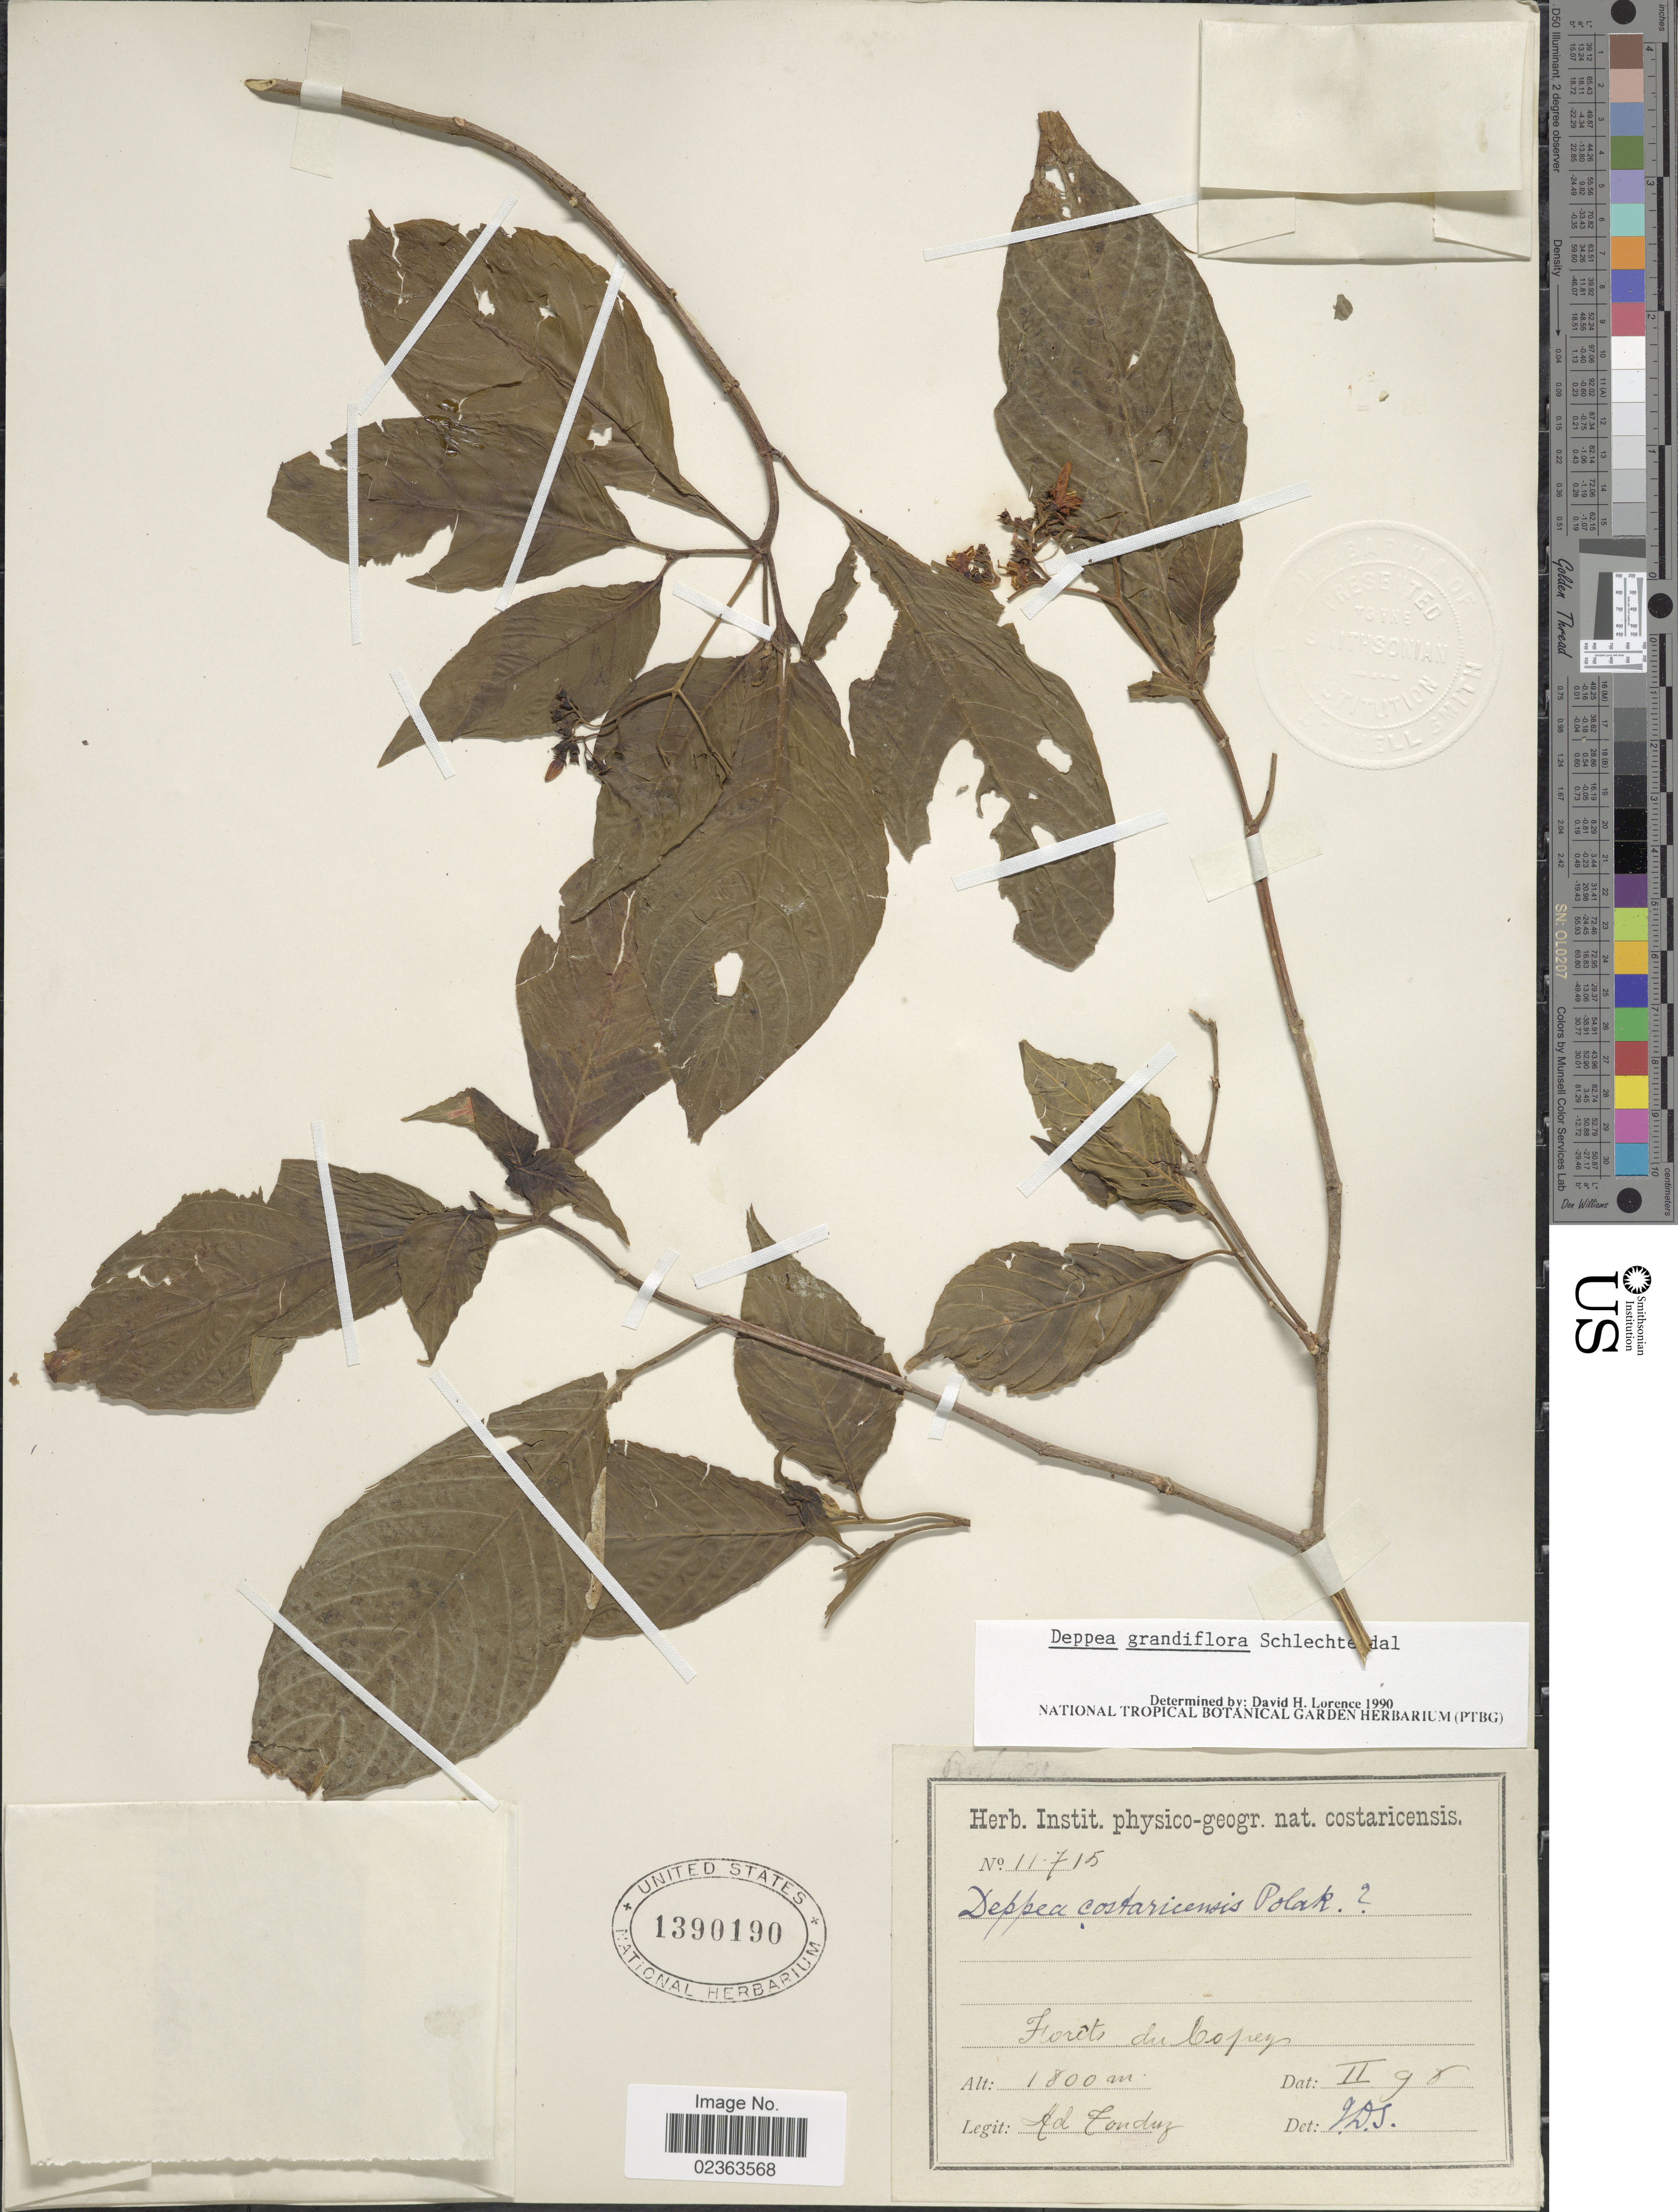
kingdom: Plantae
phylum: Tracheophyta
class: Magnoliopsida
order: Gentianales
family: Rubiaceae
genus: Deppea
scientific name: Deppea grandiflora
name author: Schltdl.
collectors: A. Tonduz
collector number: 11715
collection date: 1898-02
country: Costa Rica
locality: Forêts du Copey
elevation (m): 1800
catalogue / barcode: US 1390190